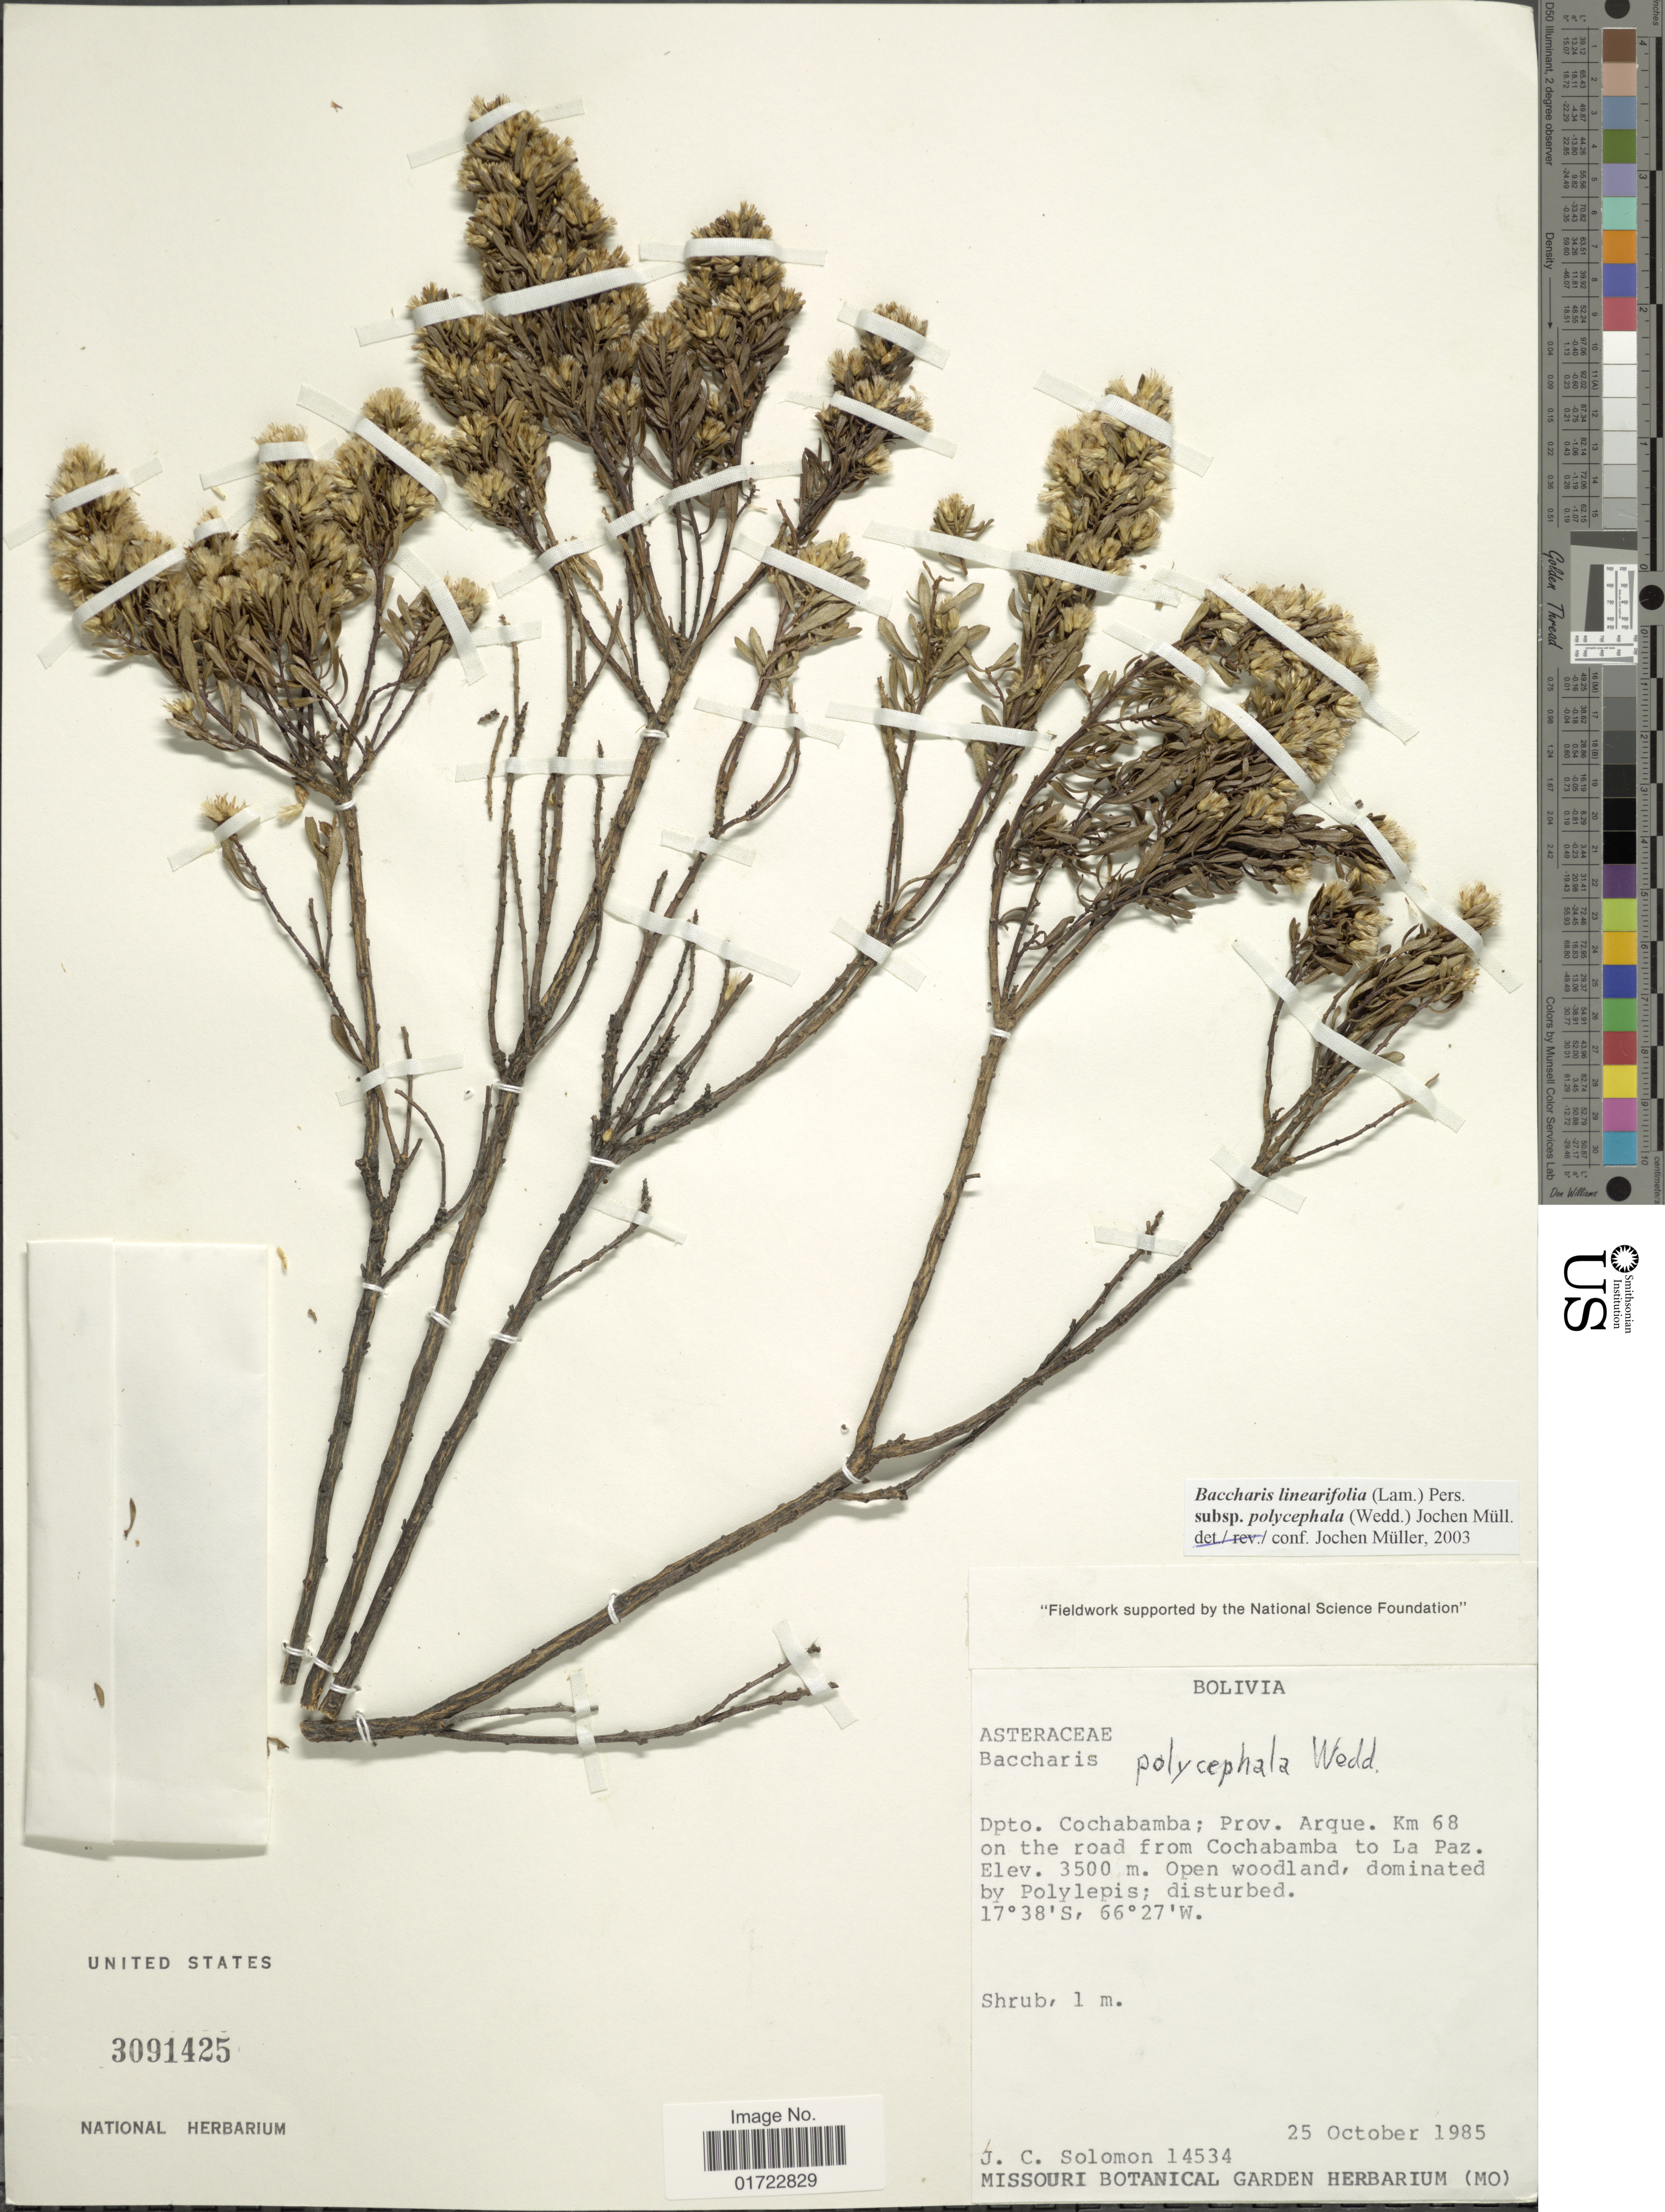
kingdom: Plantae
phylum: Tracheophyta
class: Magnoliopsida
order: Asterales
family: Asteraceae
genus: Baccharis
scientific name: Baccharis linearifolia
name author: (Lam.) Pers.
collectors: J. C. Solomon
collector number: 14534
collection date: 1985-10-25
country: Bolivia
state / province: Cochabamba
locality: Prov. Arque. Km 68 on the road from Cochabamba to La Paz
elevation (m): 3500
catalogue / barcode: US 3091425